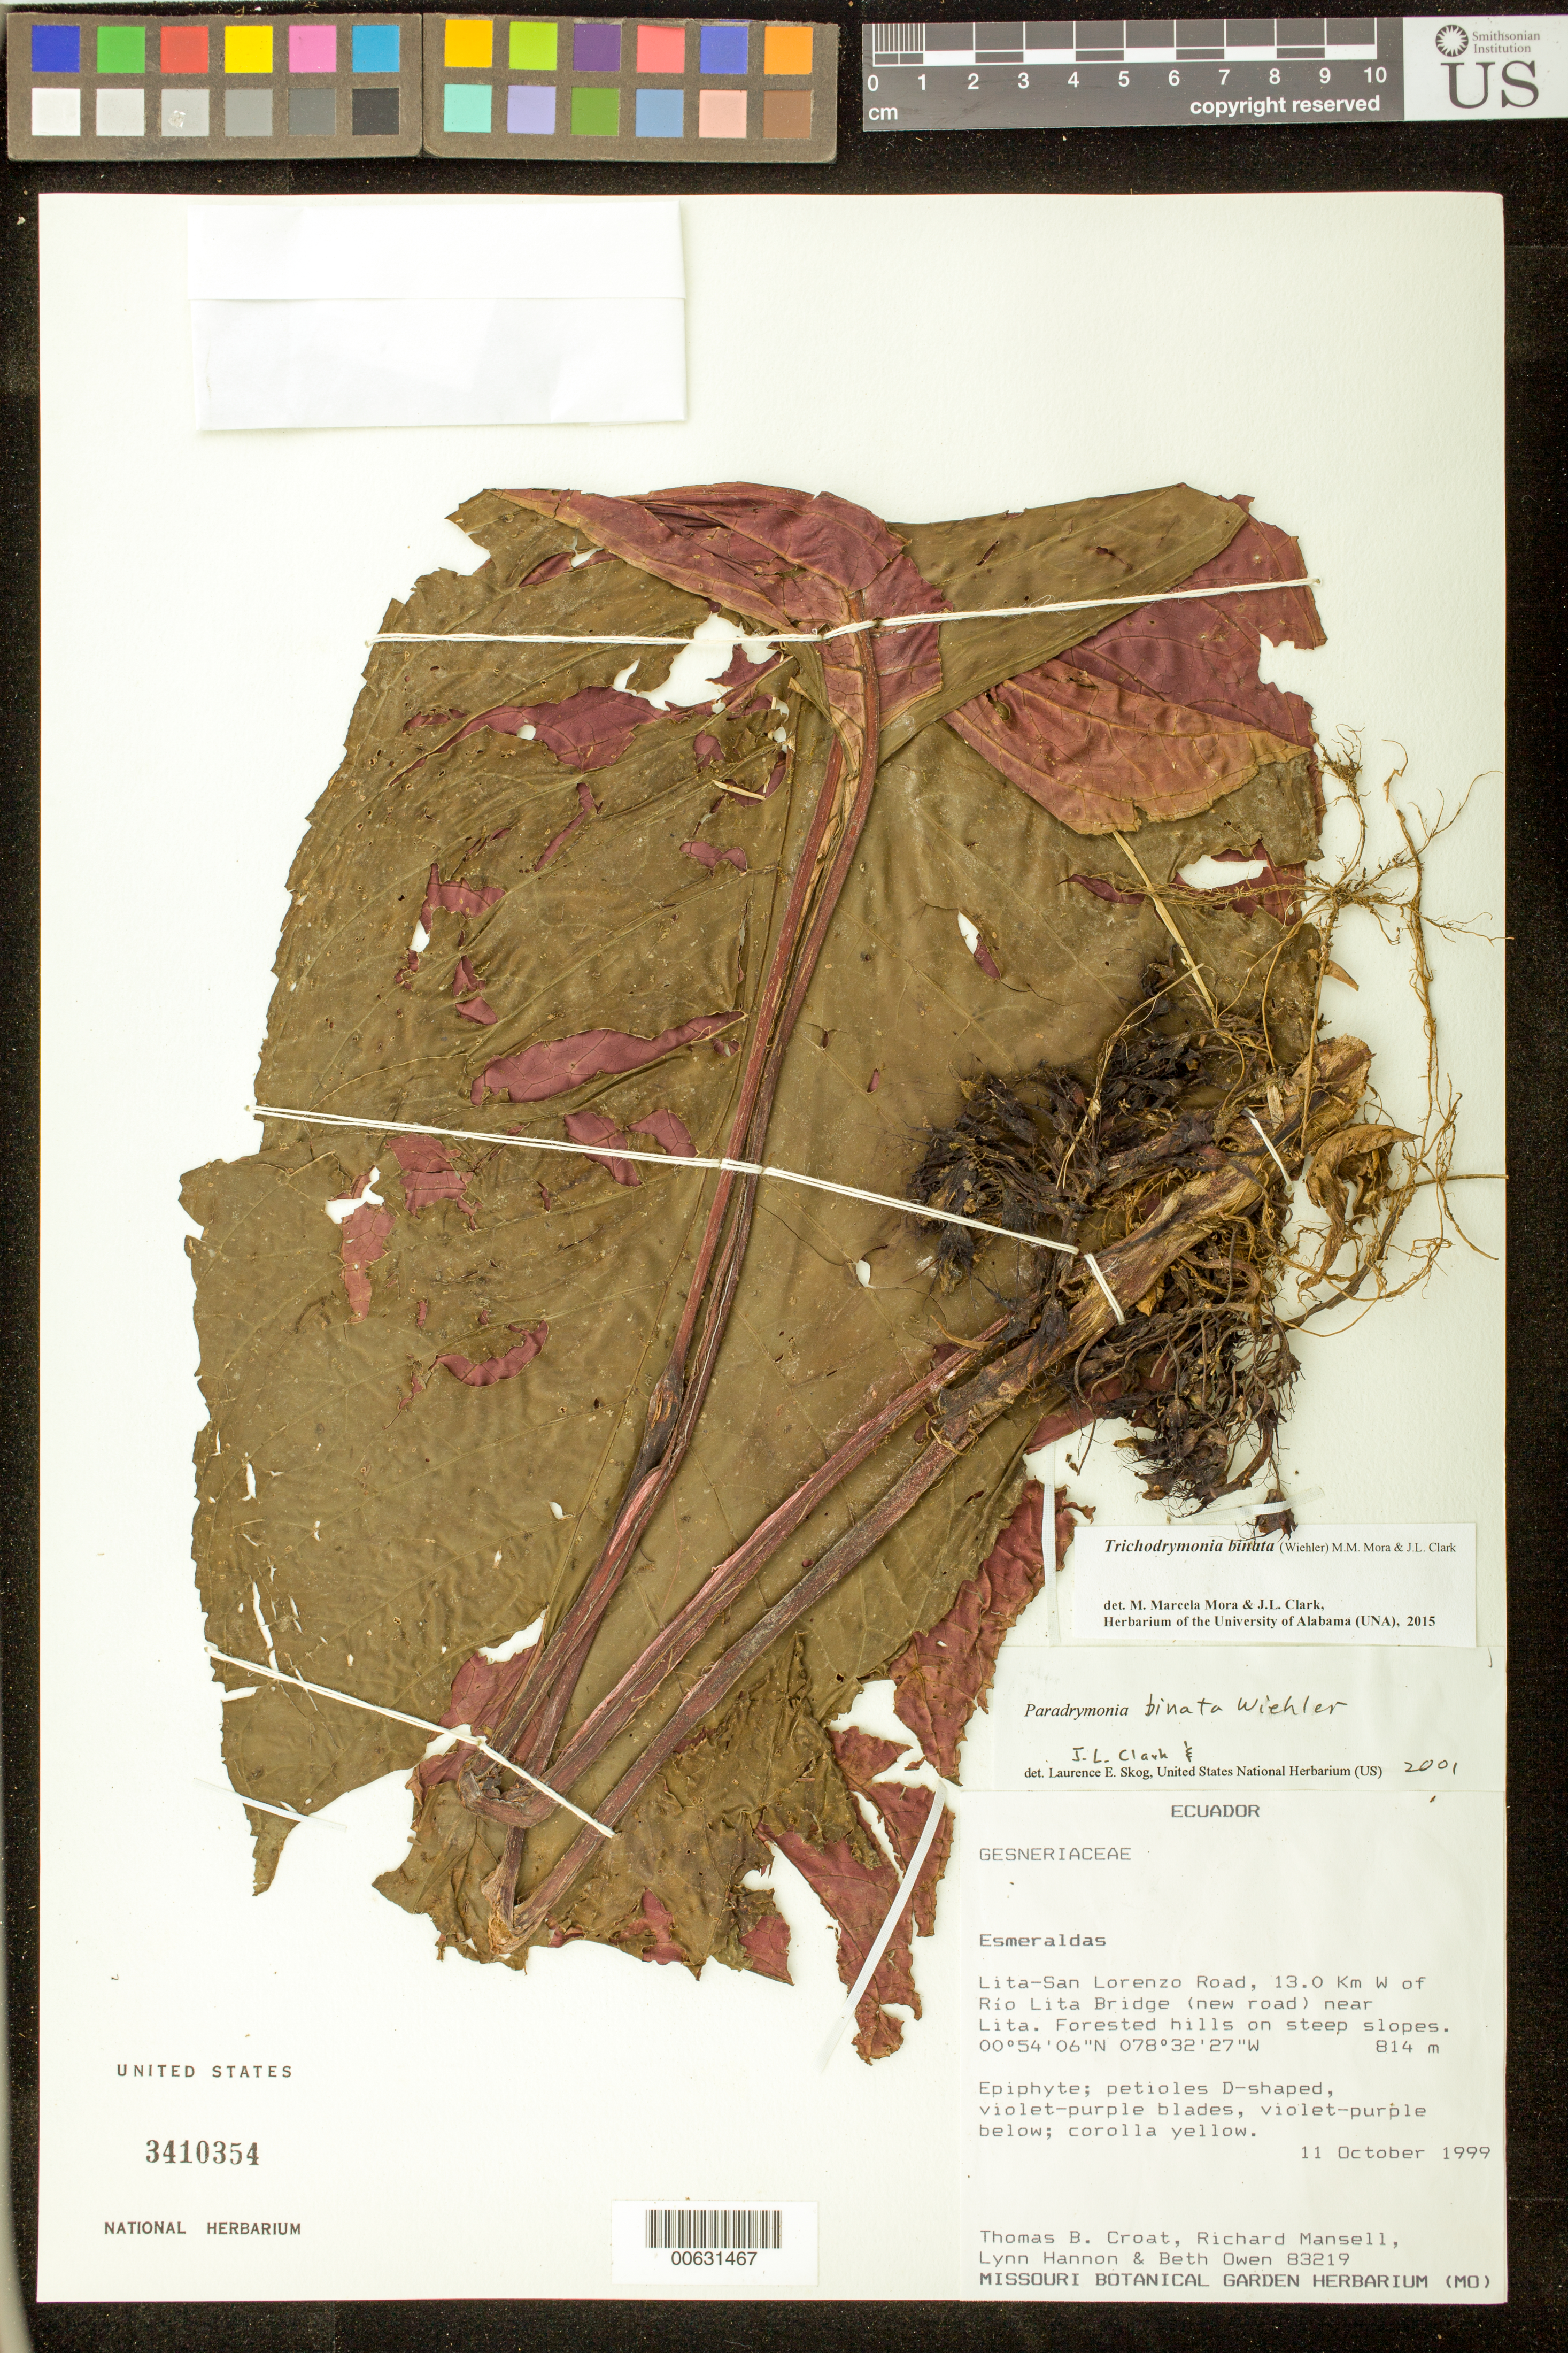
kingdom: Plantae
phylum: Tracheophyta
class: Magnoliopsida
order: Lamiales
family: Gesneriaceae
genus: Trichodrymonia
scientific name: Trichodrymonia binata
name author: (Wiehler) M.M. Mora & J.L. Clark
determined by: Mora, M. M.; Clark, J. L.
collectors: T. B. Croat, R. Mansell, L. Hannon & B. Owen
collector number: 83219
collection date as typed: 11 Oct 1999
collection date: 1999-10-11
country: Ecuador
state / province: Esmeraldas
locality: Lita-San Lorenzo Road, 13.0 km W of Río Lita Bridge (new road) near Lita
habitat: Forested hills on steep slopes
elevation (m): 814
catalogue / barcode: US 3410354